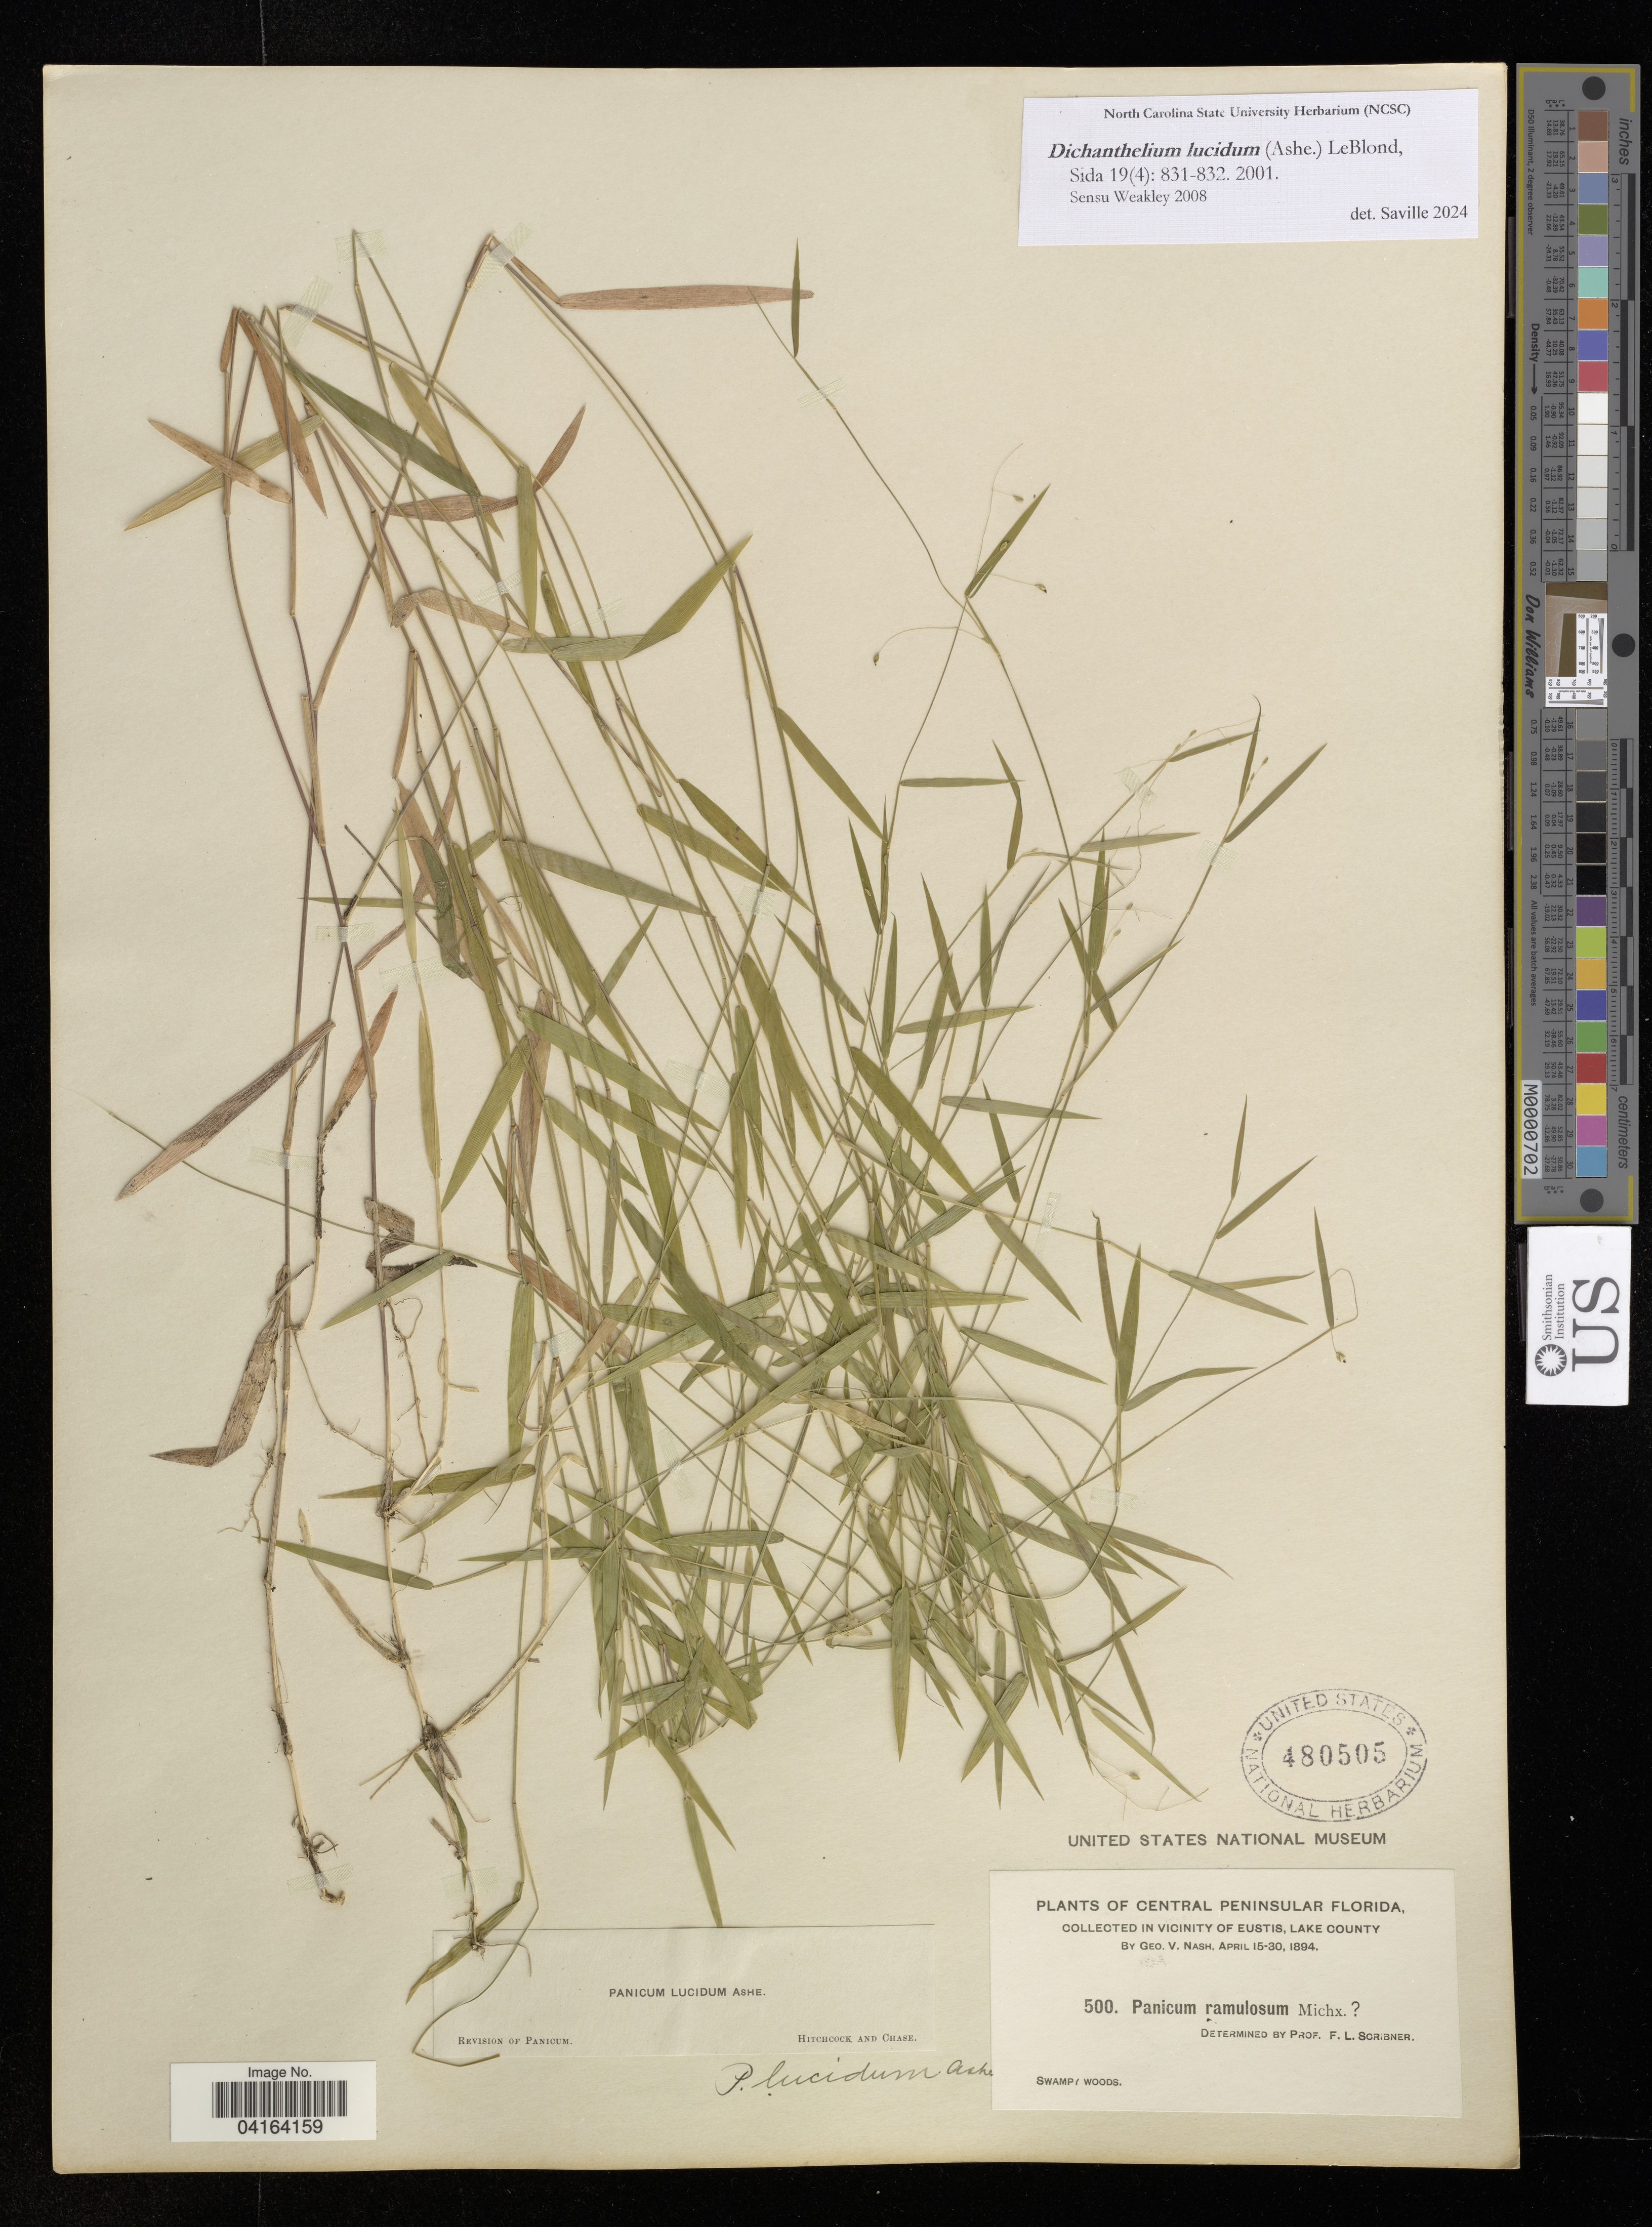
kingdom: Plantae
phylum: Tracheophyta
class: Liliopsida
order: Poales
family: Poaceae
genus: Dichanthelium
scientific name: Dichanthelium lucidum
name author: (Ashe) LeBlond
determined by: Saville, A. C., (NCSC), North Carolina State University (UNITED STATES)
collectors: G. V. Nash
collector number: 500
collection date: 1894-04-15/1894-04-30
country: United States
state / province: Florida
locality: Central Peninsular Florida, Vicinity of Eustis, Lake County.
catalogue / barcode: US 480505